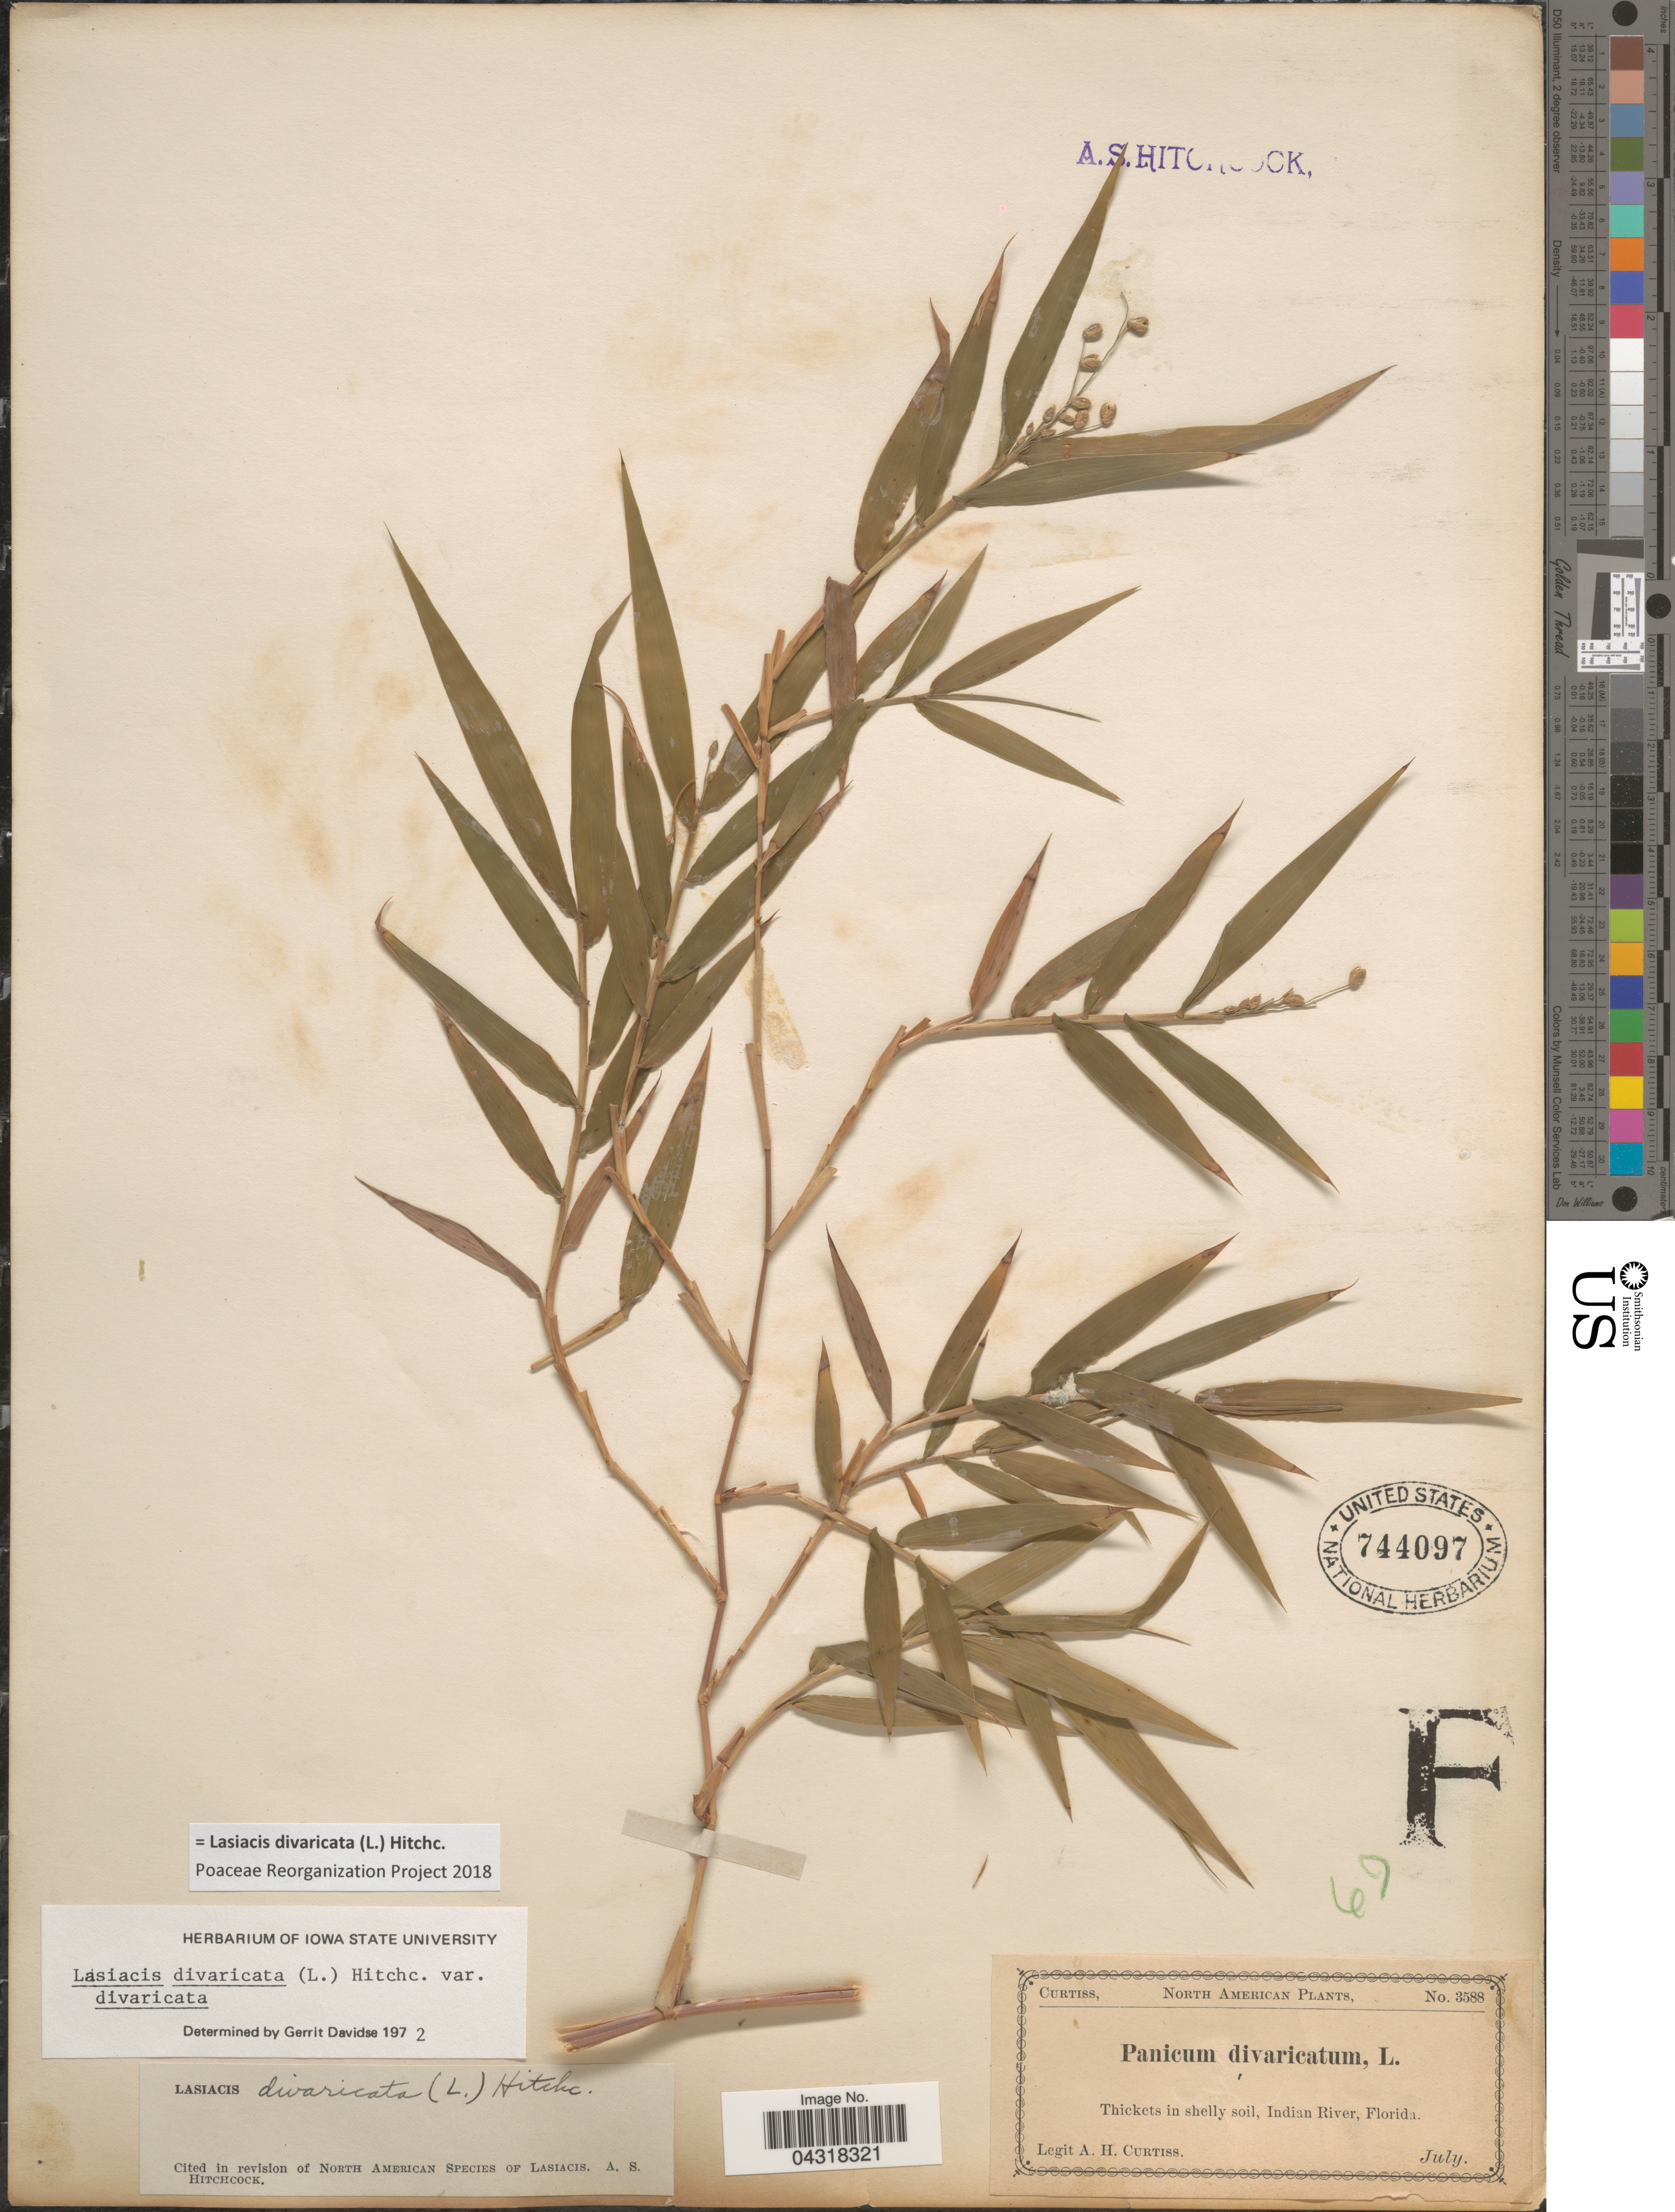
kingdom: Plantae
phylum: Tracheophyta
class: Liliopsida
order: Poales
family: Poaceae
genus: Lasiacis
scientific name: Lasiacis divaricata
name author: (L.) Hitchc.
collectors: A. H. Curtiss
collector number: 3588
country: United States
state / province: Florida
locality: Thickets in shelly soil, Indian River.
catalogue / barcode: US 744097